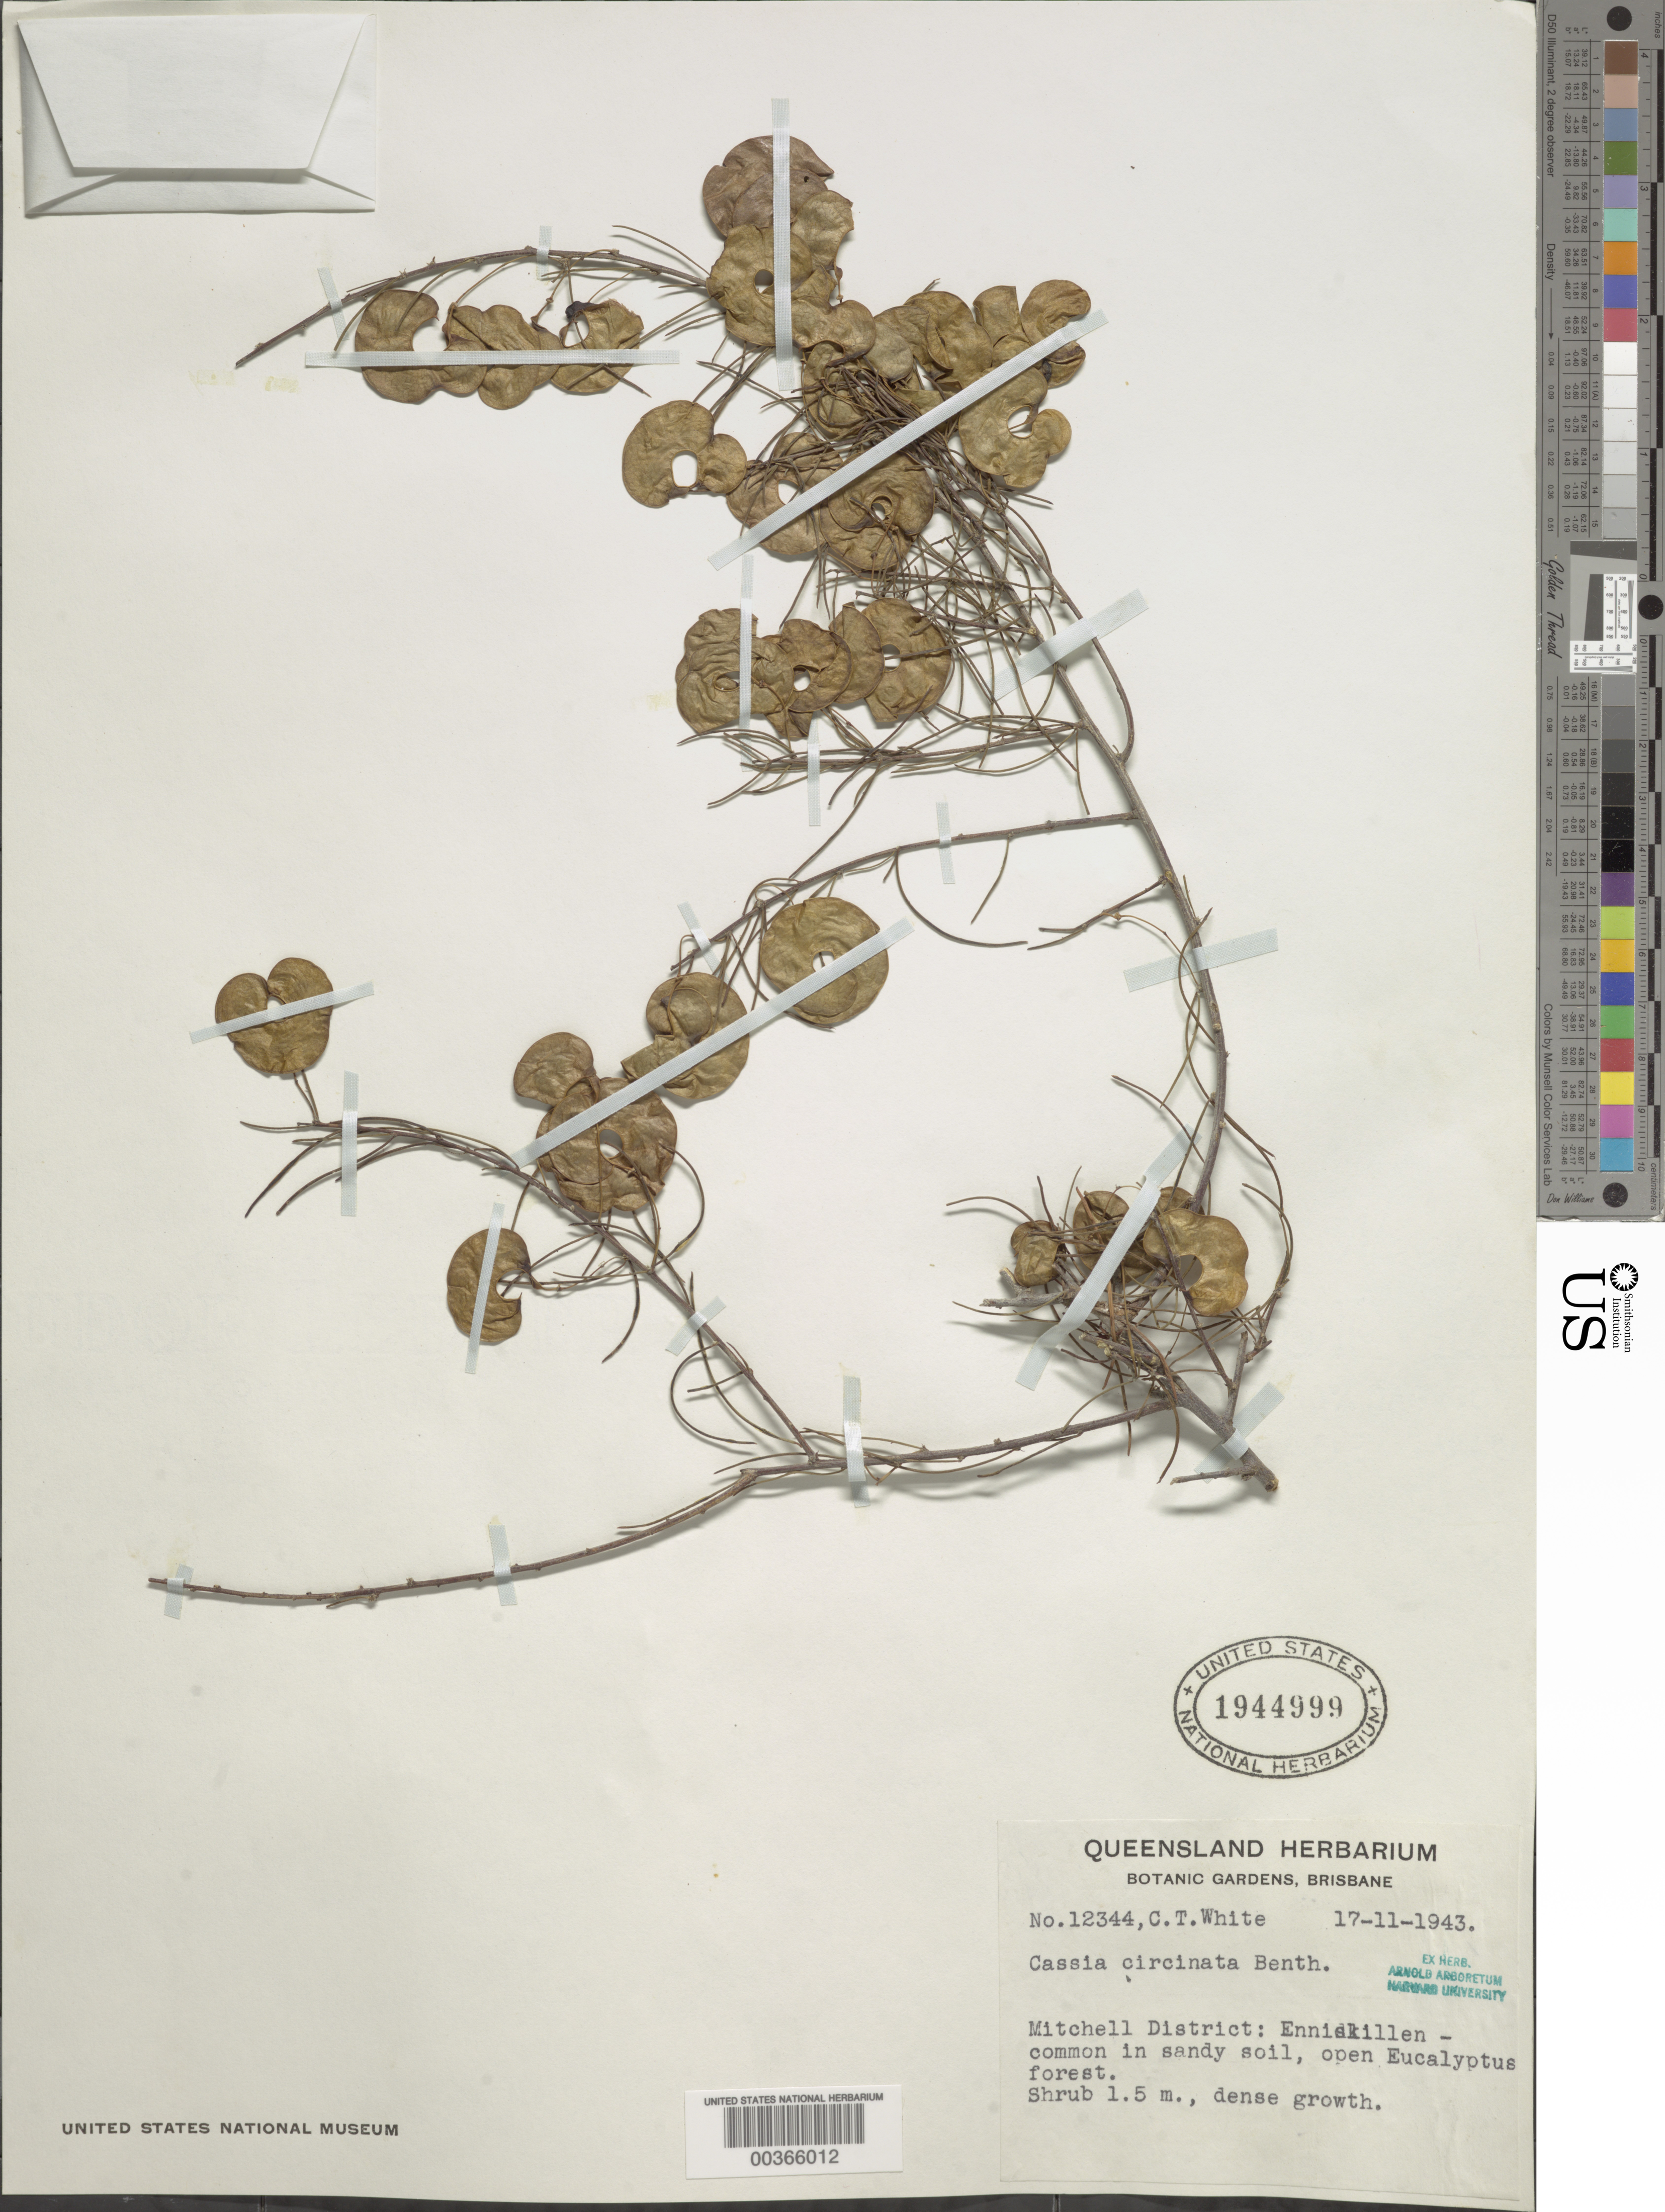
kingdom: Plantae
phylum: Tracheophyta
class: Magnoliopsida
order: Fabales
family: Fabaceae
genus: Senna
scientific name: Senna artemisioides subsp. circinnata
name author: Randell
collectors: C. T. White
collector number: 12344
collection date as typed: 17 Nov 1943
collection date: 1943-11-17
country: Australia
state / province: Queensland / Western Australia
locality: Mitchell dist. (?), enniskillen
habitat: Sandy soil, open forest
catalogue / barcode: US 1944999